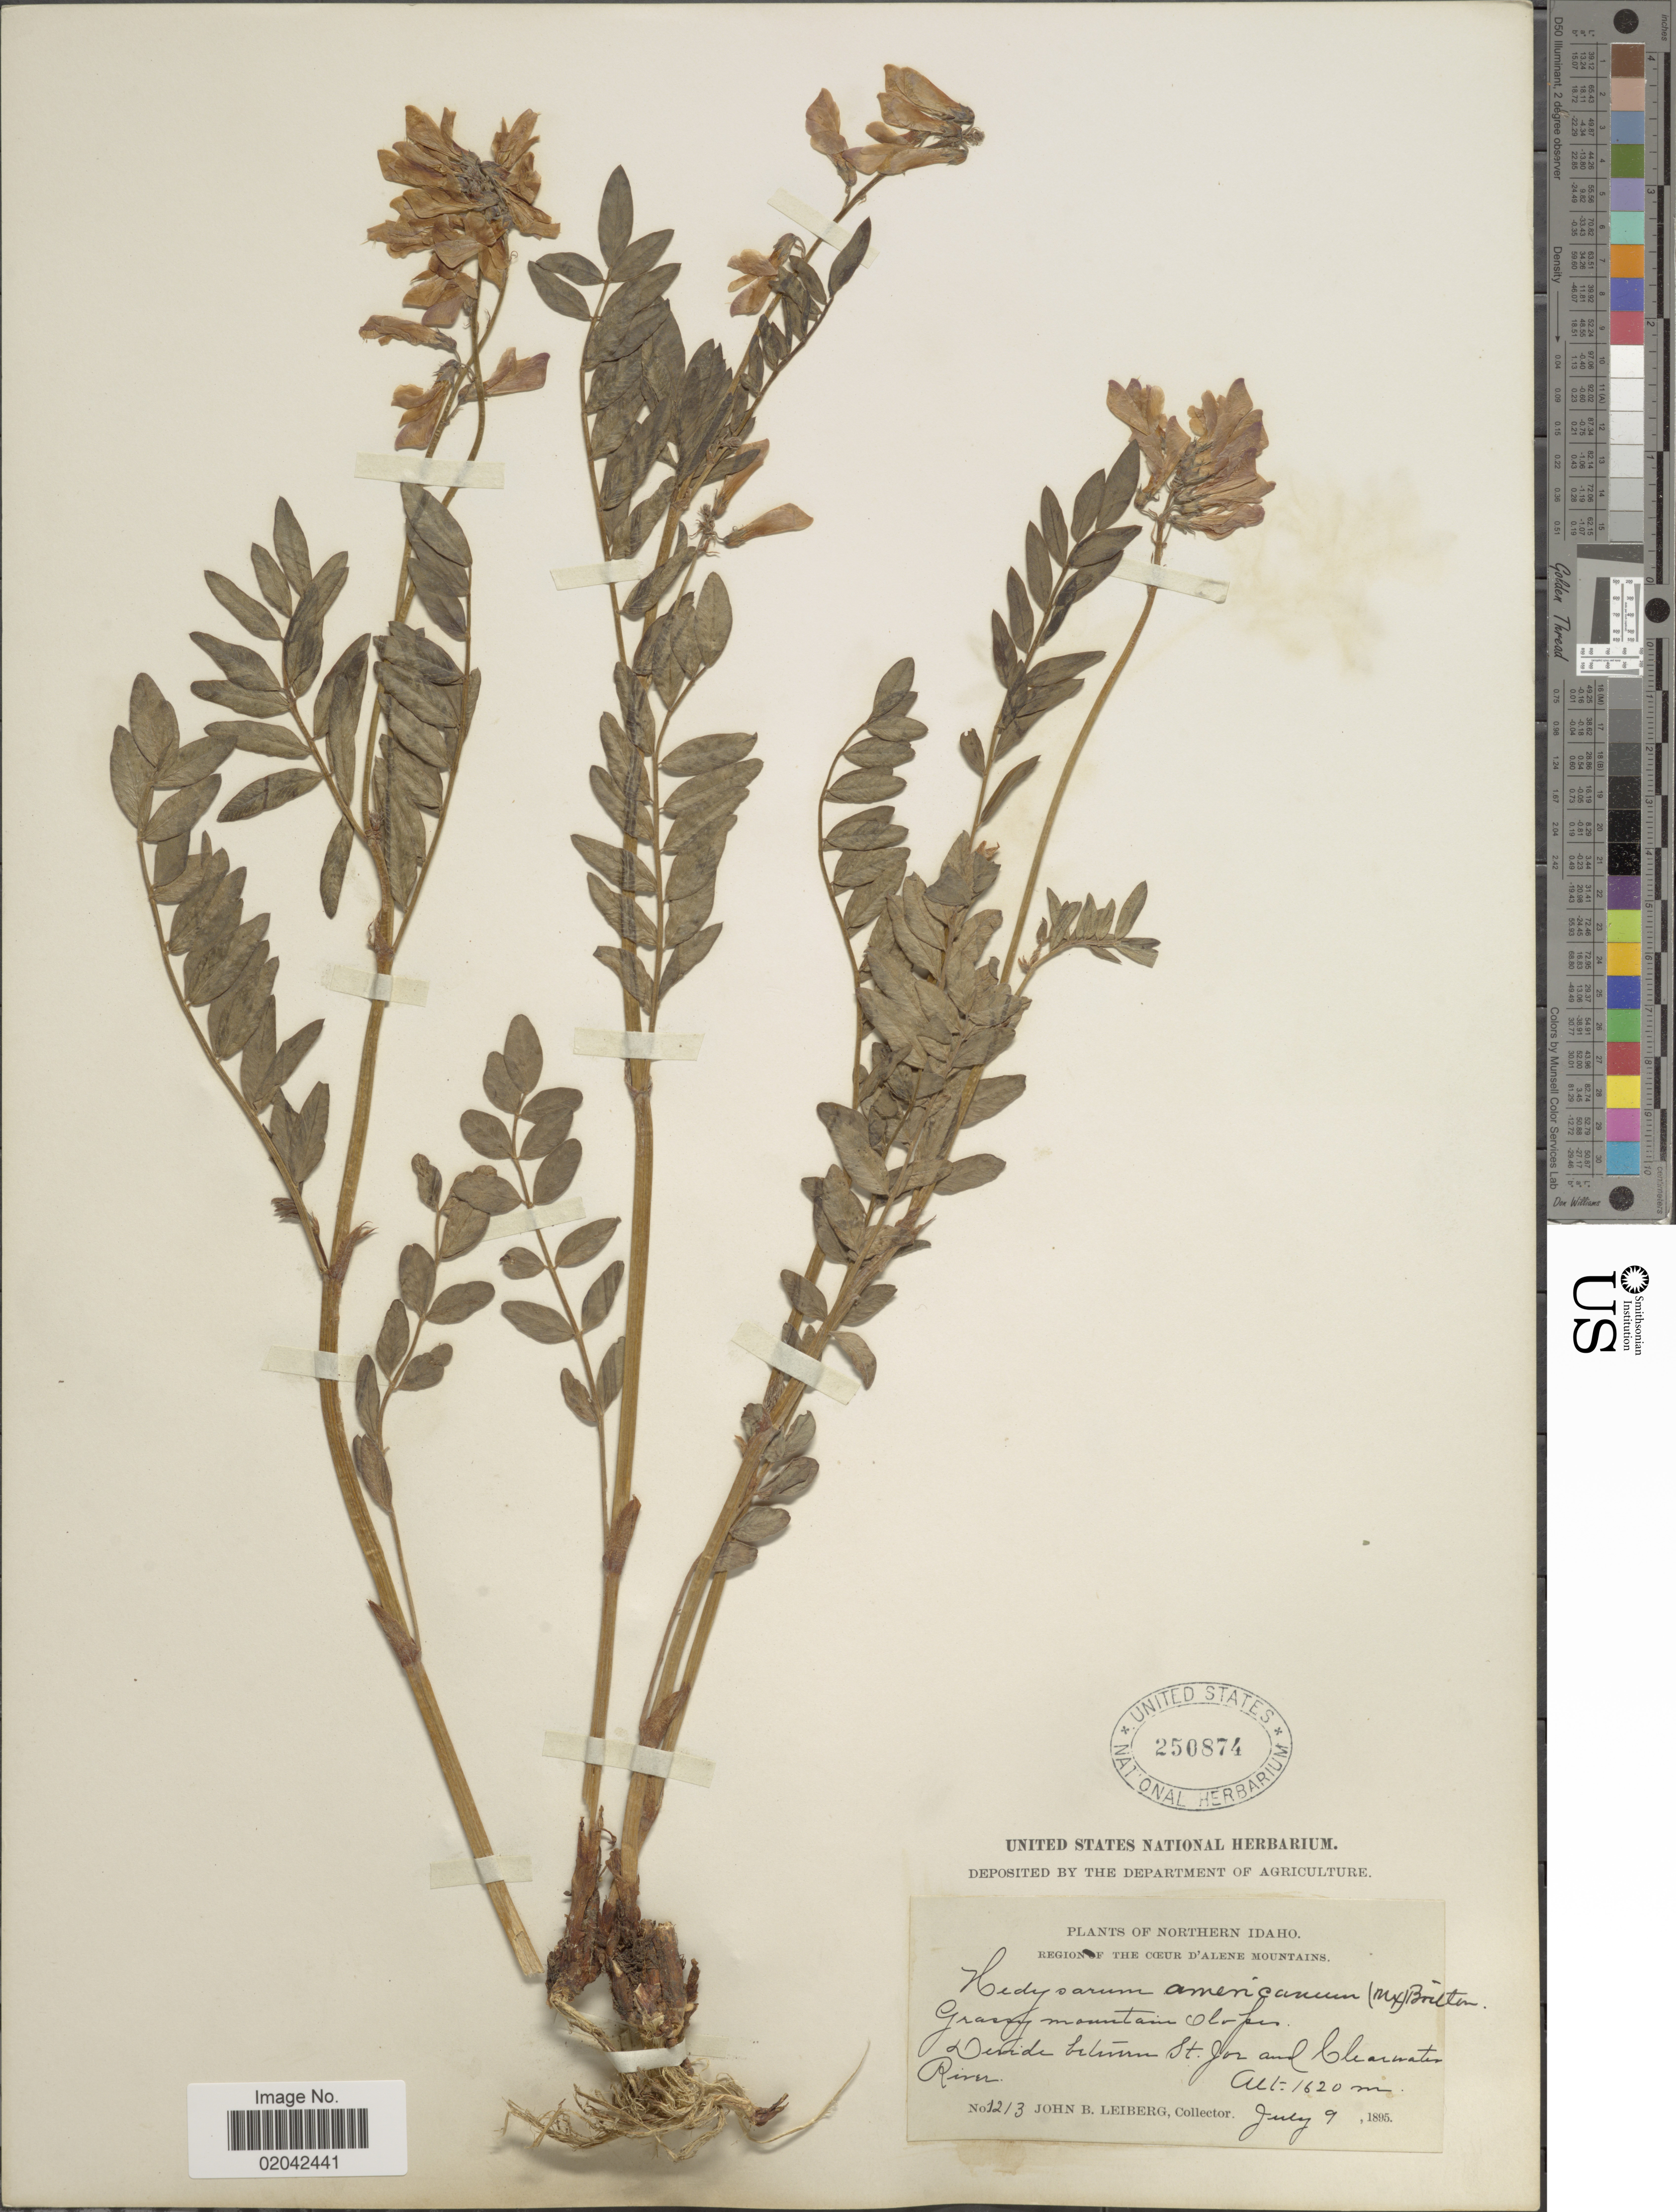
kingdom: Plantae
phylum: Tracheophyta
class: Magnoliopsida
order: Fabales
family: Fabaceae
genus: Hedysarum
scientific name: Hedysarum alpinum var. americanum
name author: Michx. ex Pursh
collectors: J. Leiberg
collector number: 1213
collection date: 1895-07-09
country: United States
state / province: Idaho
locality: Northern Idaho, region of the Coeur D'Alene Mountains, Divide between St. Joe and Clearwater River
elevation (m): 1620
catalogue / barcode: US 250874